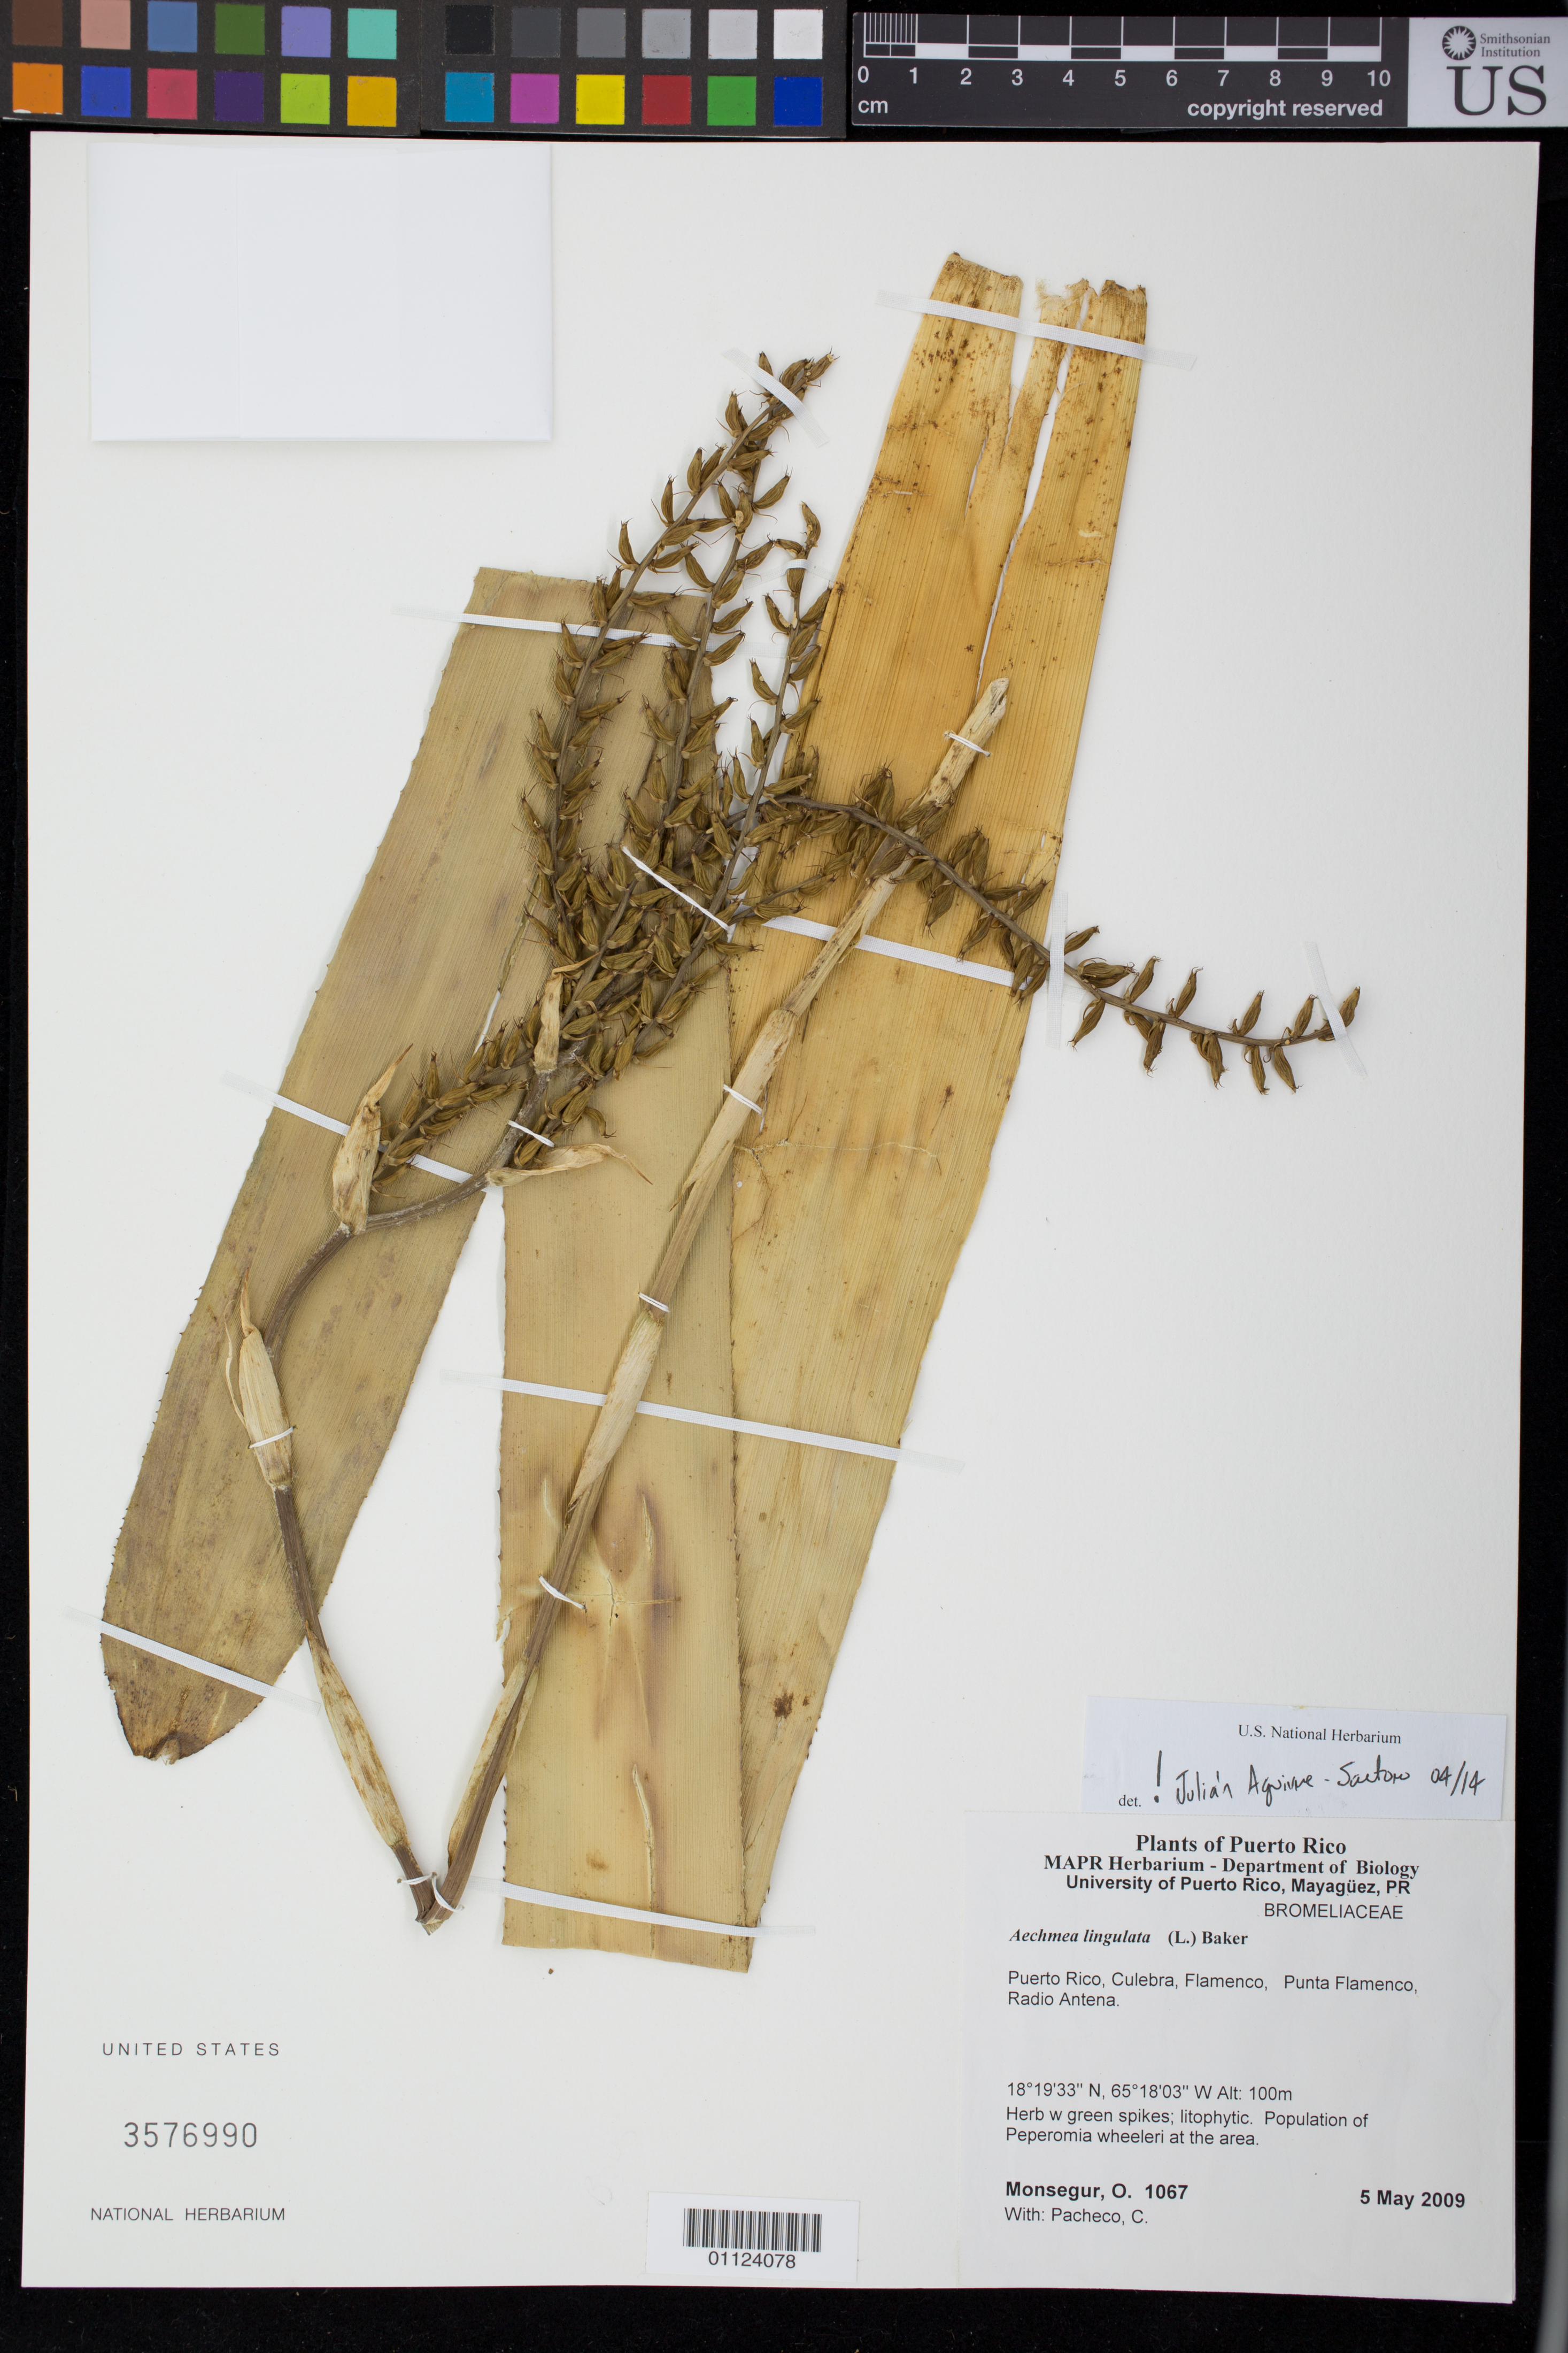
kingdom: Plantae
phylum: Tracheophyta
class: Liliopsida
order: Poales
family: Bromeliaceae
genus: Wittmackia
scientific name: Wittmackia lingulata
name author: (L.) Mez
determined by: Strong, Mark T., (BOT), Smithsonian Institution - National Museum of Natural History (UNITED STATES)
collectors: O. Monsegur & C. Pacheco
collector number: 1067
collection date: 2009-05-05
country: Puerto Rico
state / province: Culebra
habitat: Population of Peperomia wheeleri at the area.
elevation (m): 100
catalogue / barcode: US 3576990